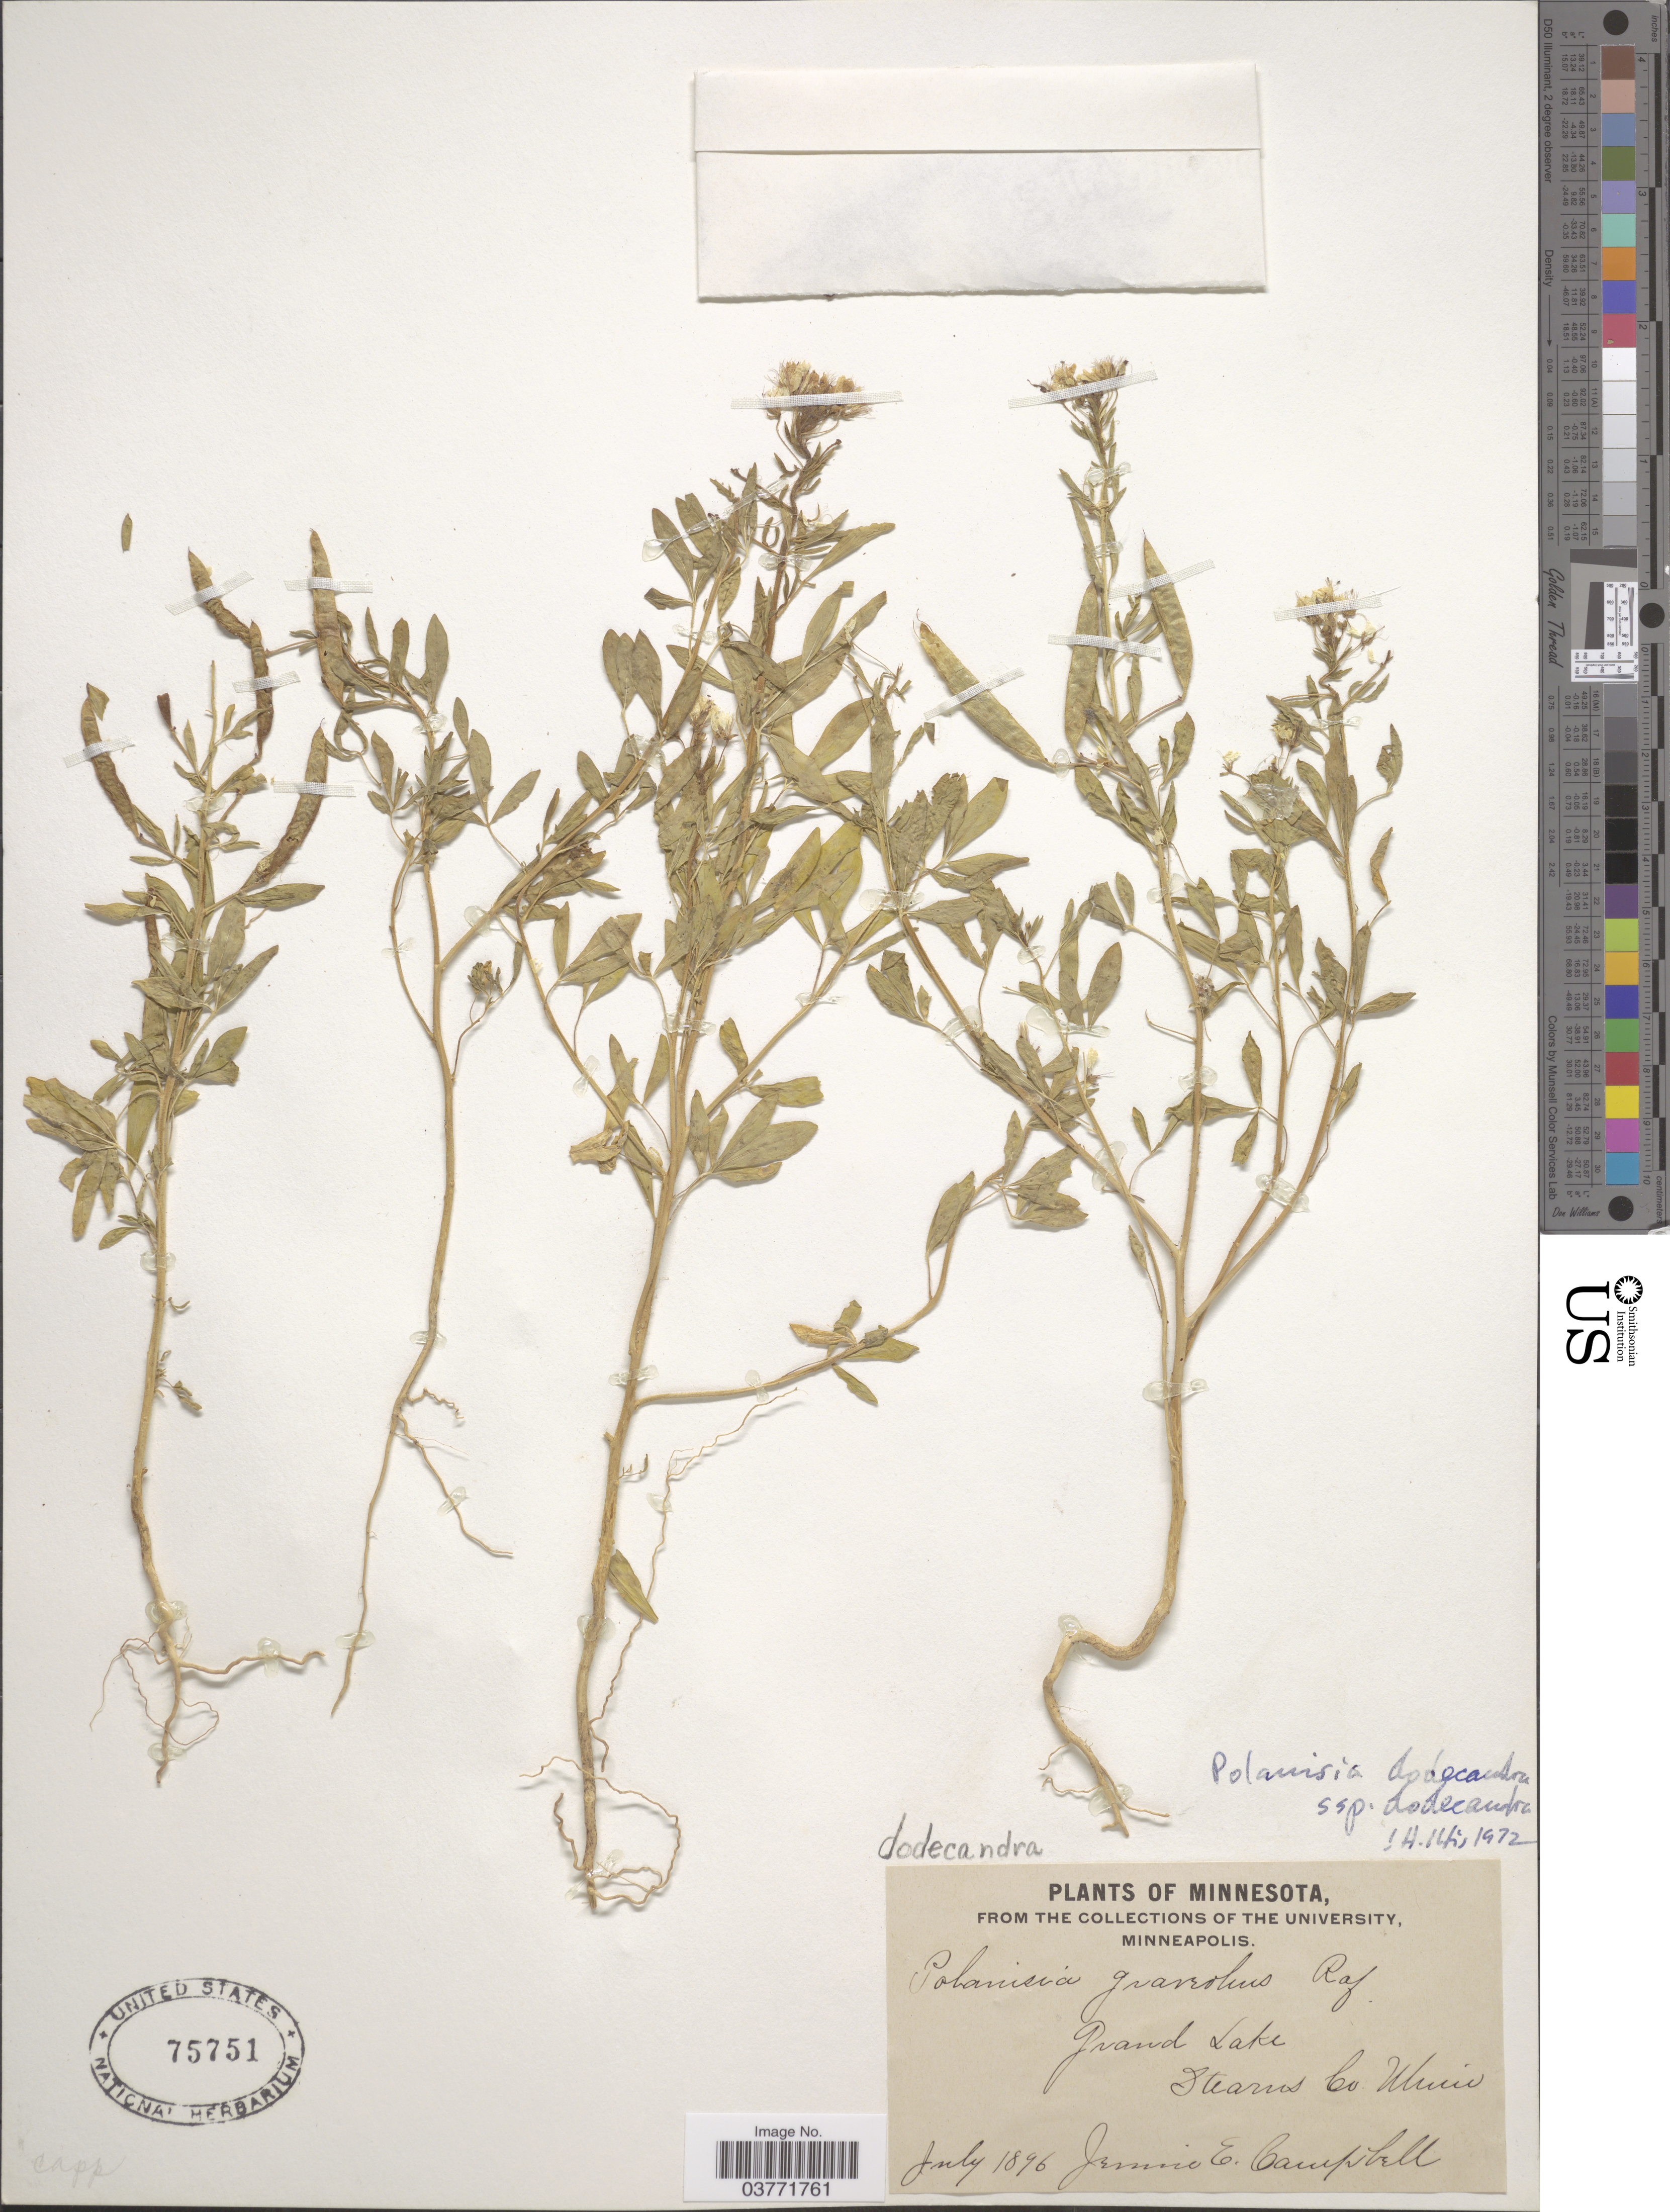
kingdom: Plantae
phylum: Tracheophyta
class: Magnoliopsida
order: Brassicales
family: Cleomaceae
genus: Polanisia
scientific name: Polanisia dodecandra subsp. dodecandra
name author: (L.) DC.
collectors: J. E. Campbell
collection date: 1896-07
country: United States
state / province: Minnesota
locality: Grand Lake. Streams Co.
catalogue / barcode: US 75751